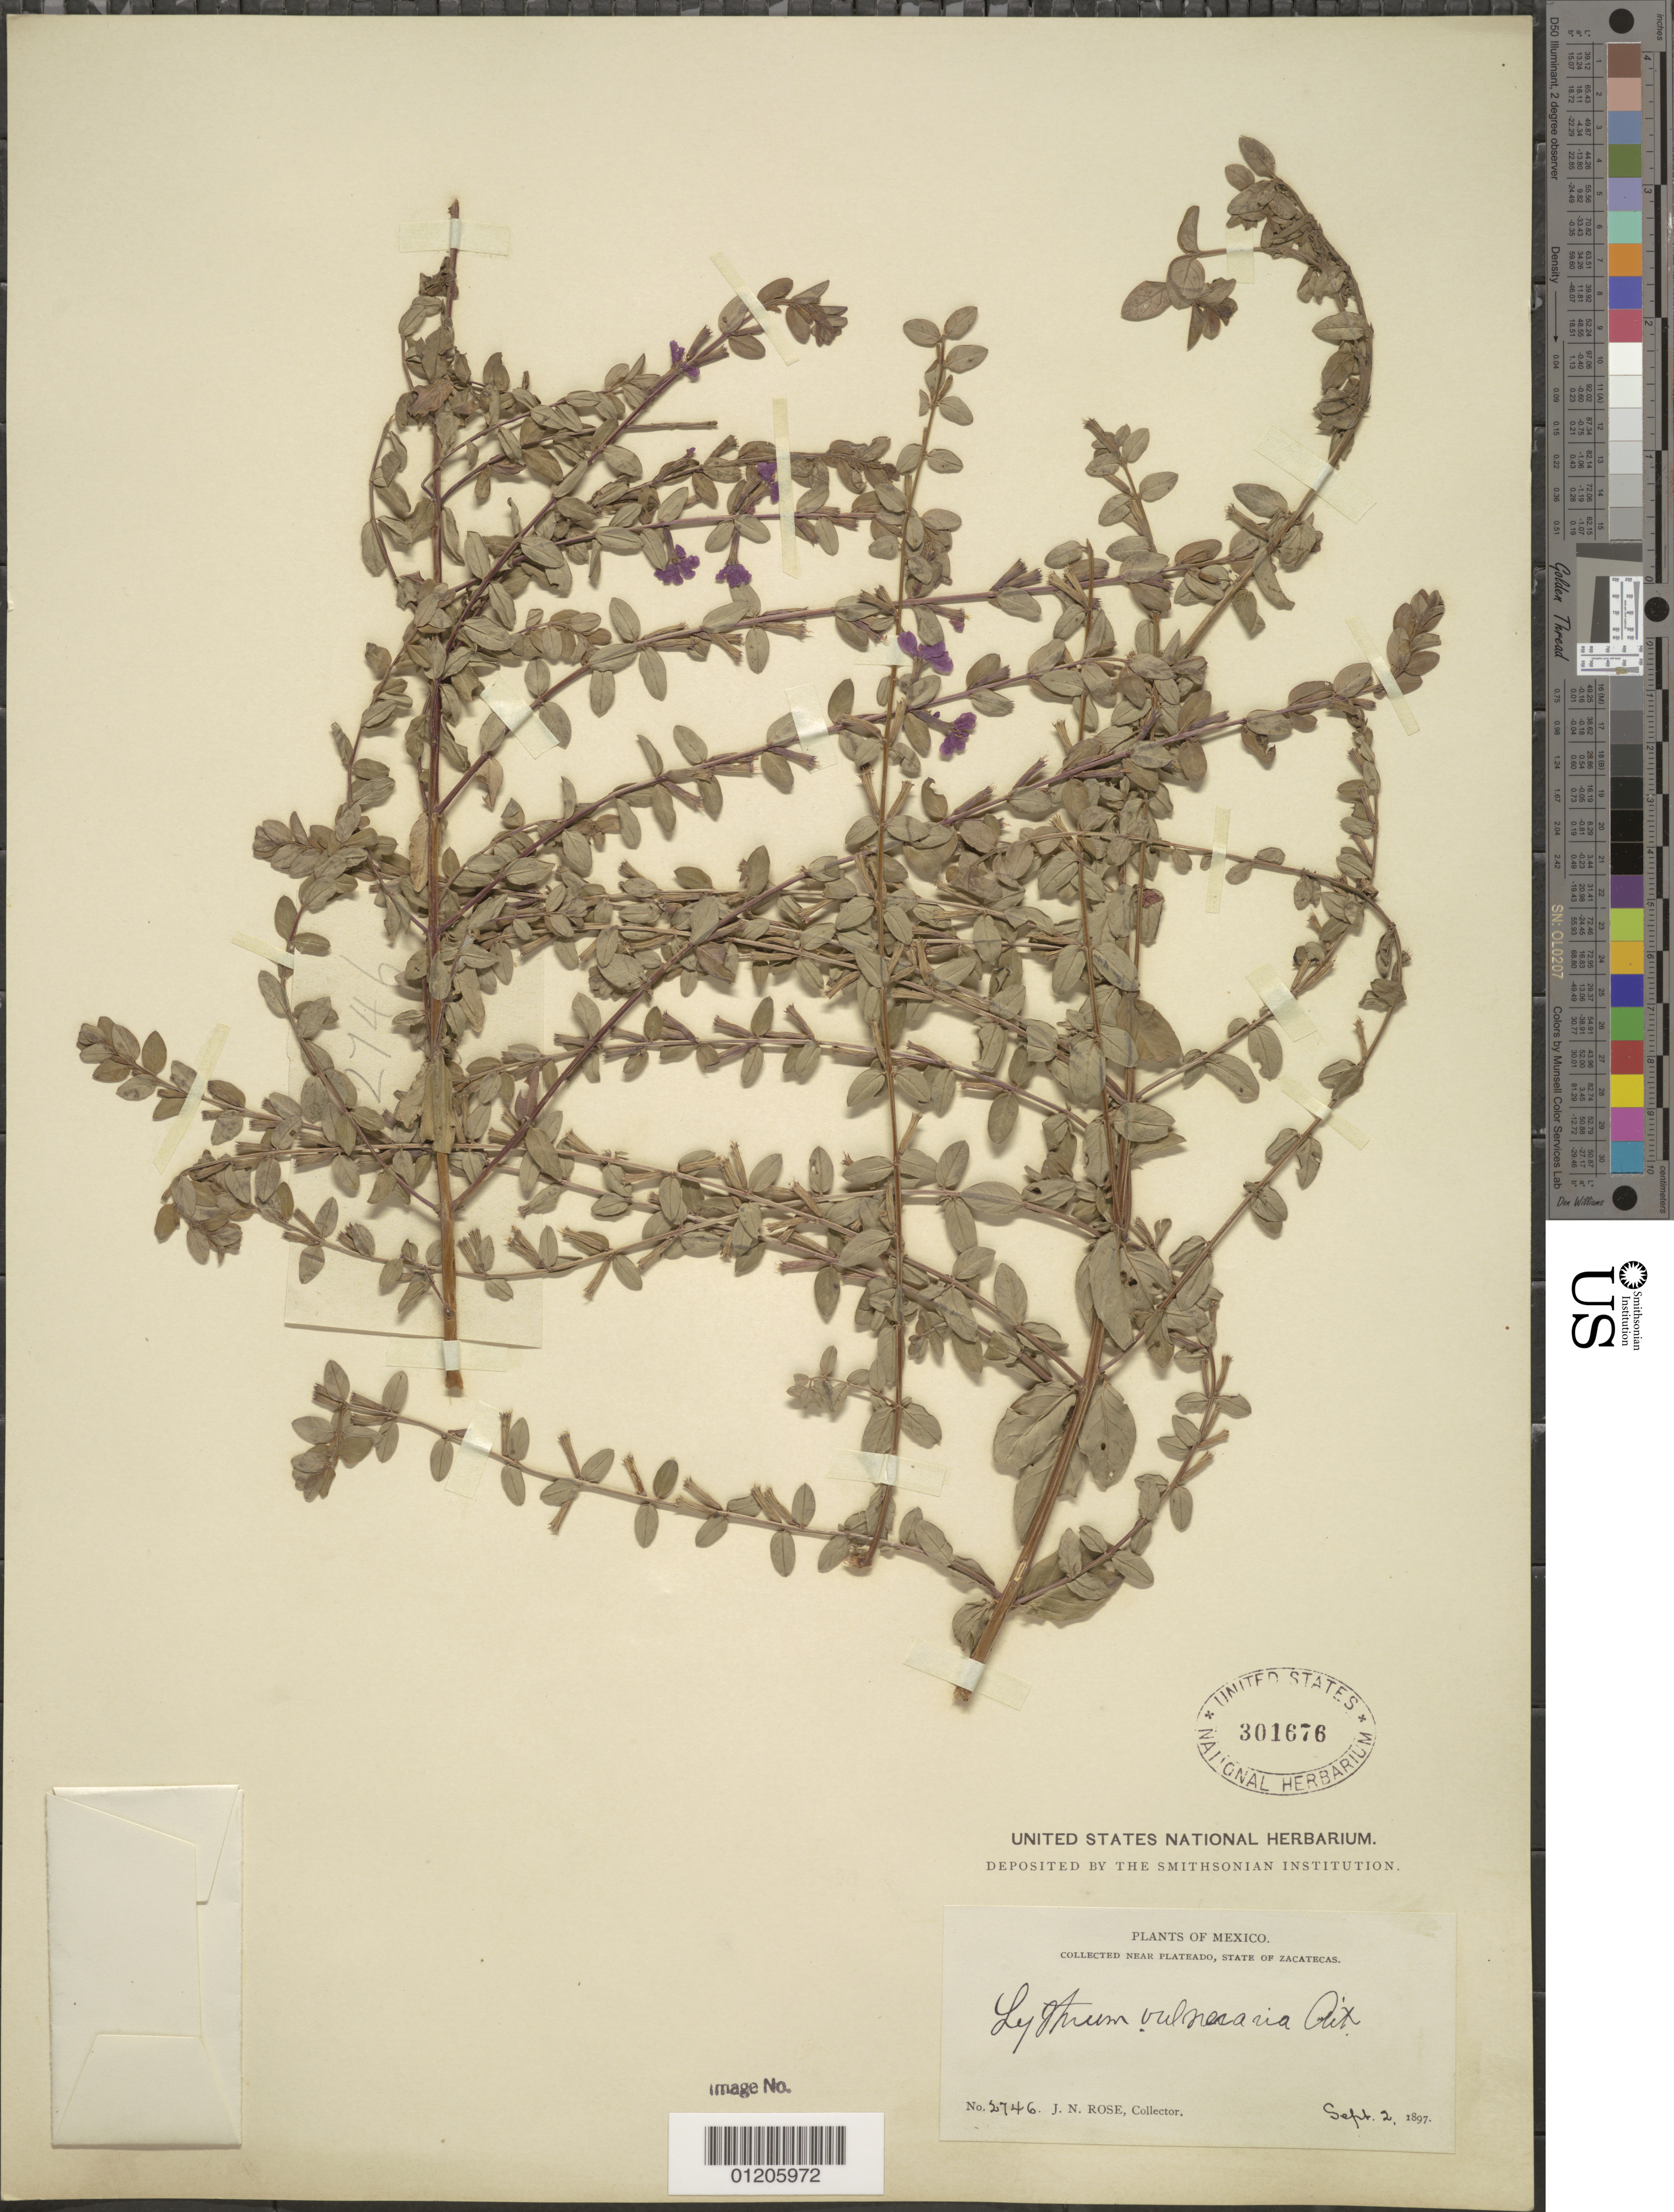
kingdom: Plantae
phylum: Tracheophyta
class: Magnoliopsida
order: Myrtales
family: Lythraceae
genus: Lythrum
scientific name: Lythrum vulneraria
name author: Aiton ex Schrank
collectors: J. N. Rose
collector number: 2746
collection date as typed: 2 Sep 1897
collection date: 1897-09-02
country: Mexico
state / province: Zacatecas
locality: Near Plateado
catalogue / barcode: US 301676